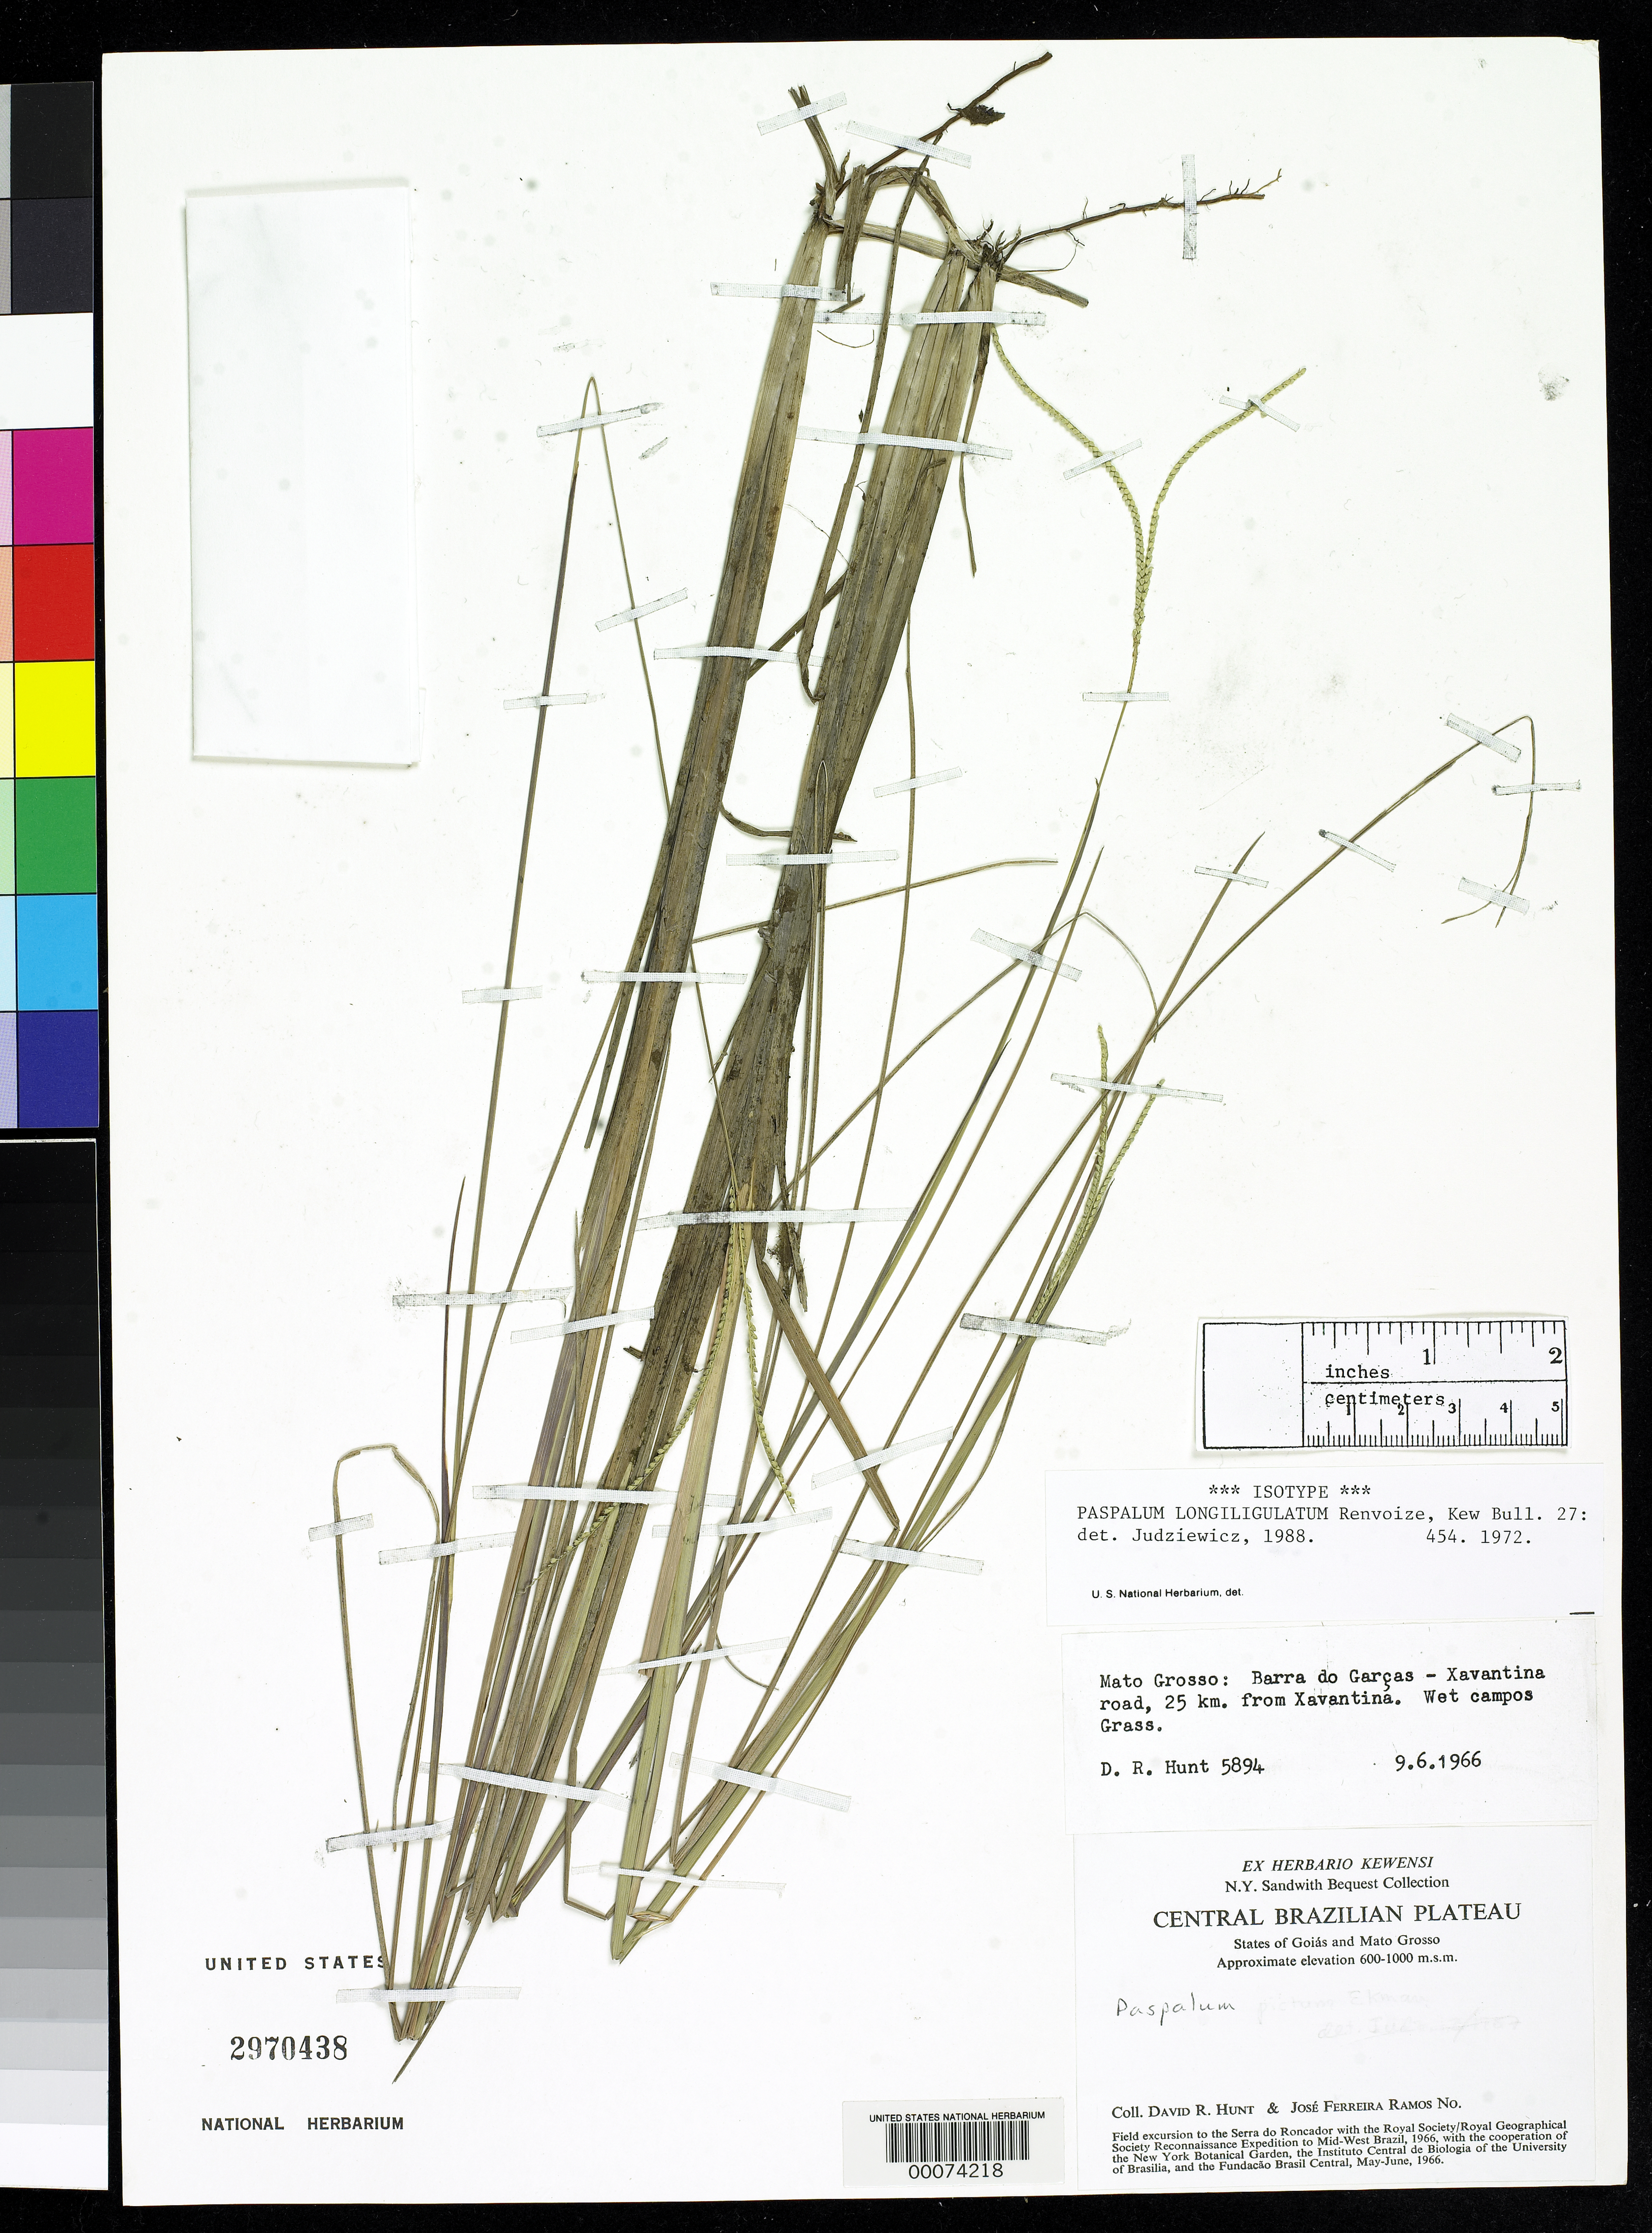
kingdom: Plantae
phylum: Tracheophyta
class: Liliopsida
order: Poales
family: Poaceae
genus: Paspalum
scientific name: Paspalum longiligulatum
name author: Renvoize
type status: Isotype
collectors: D. R. Hunt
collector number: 5894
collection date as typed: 09 Jun 1966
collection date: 1966-06-09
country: Brazil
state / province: Mato Grosso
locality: Barra do Garcas - Xavantina road, 25 km from Xavantina in wet camps.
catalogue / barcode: US 2970438